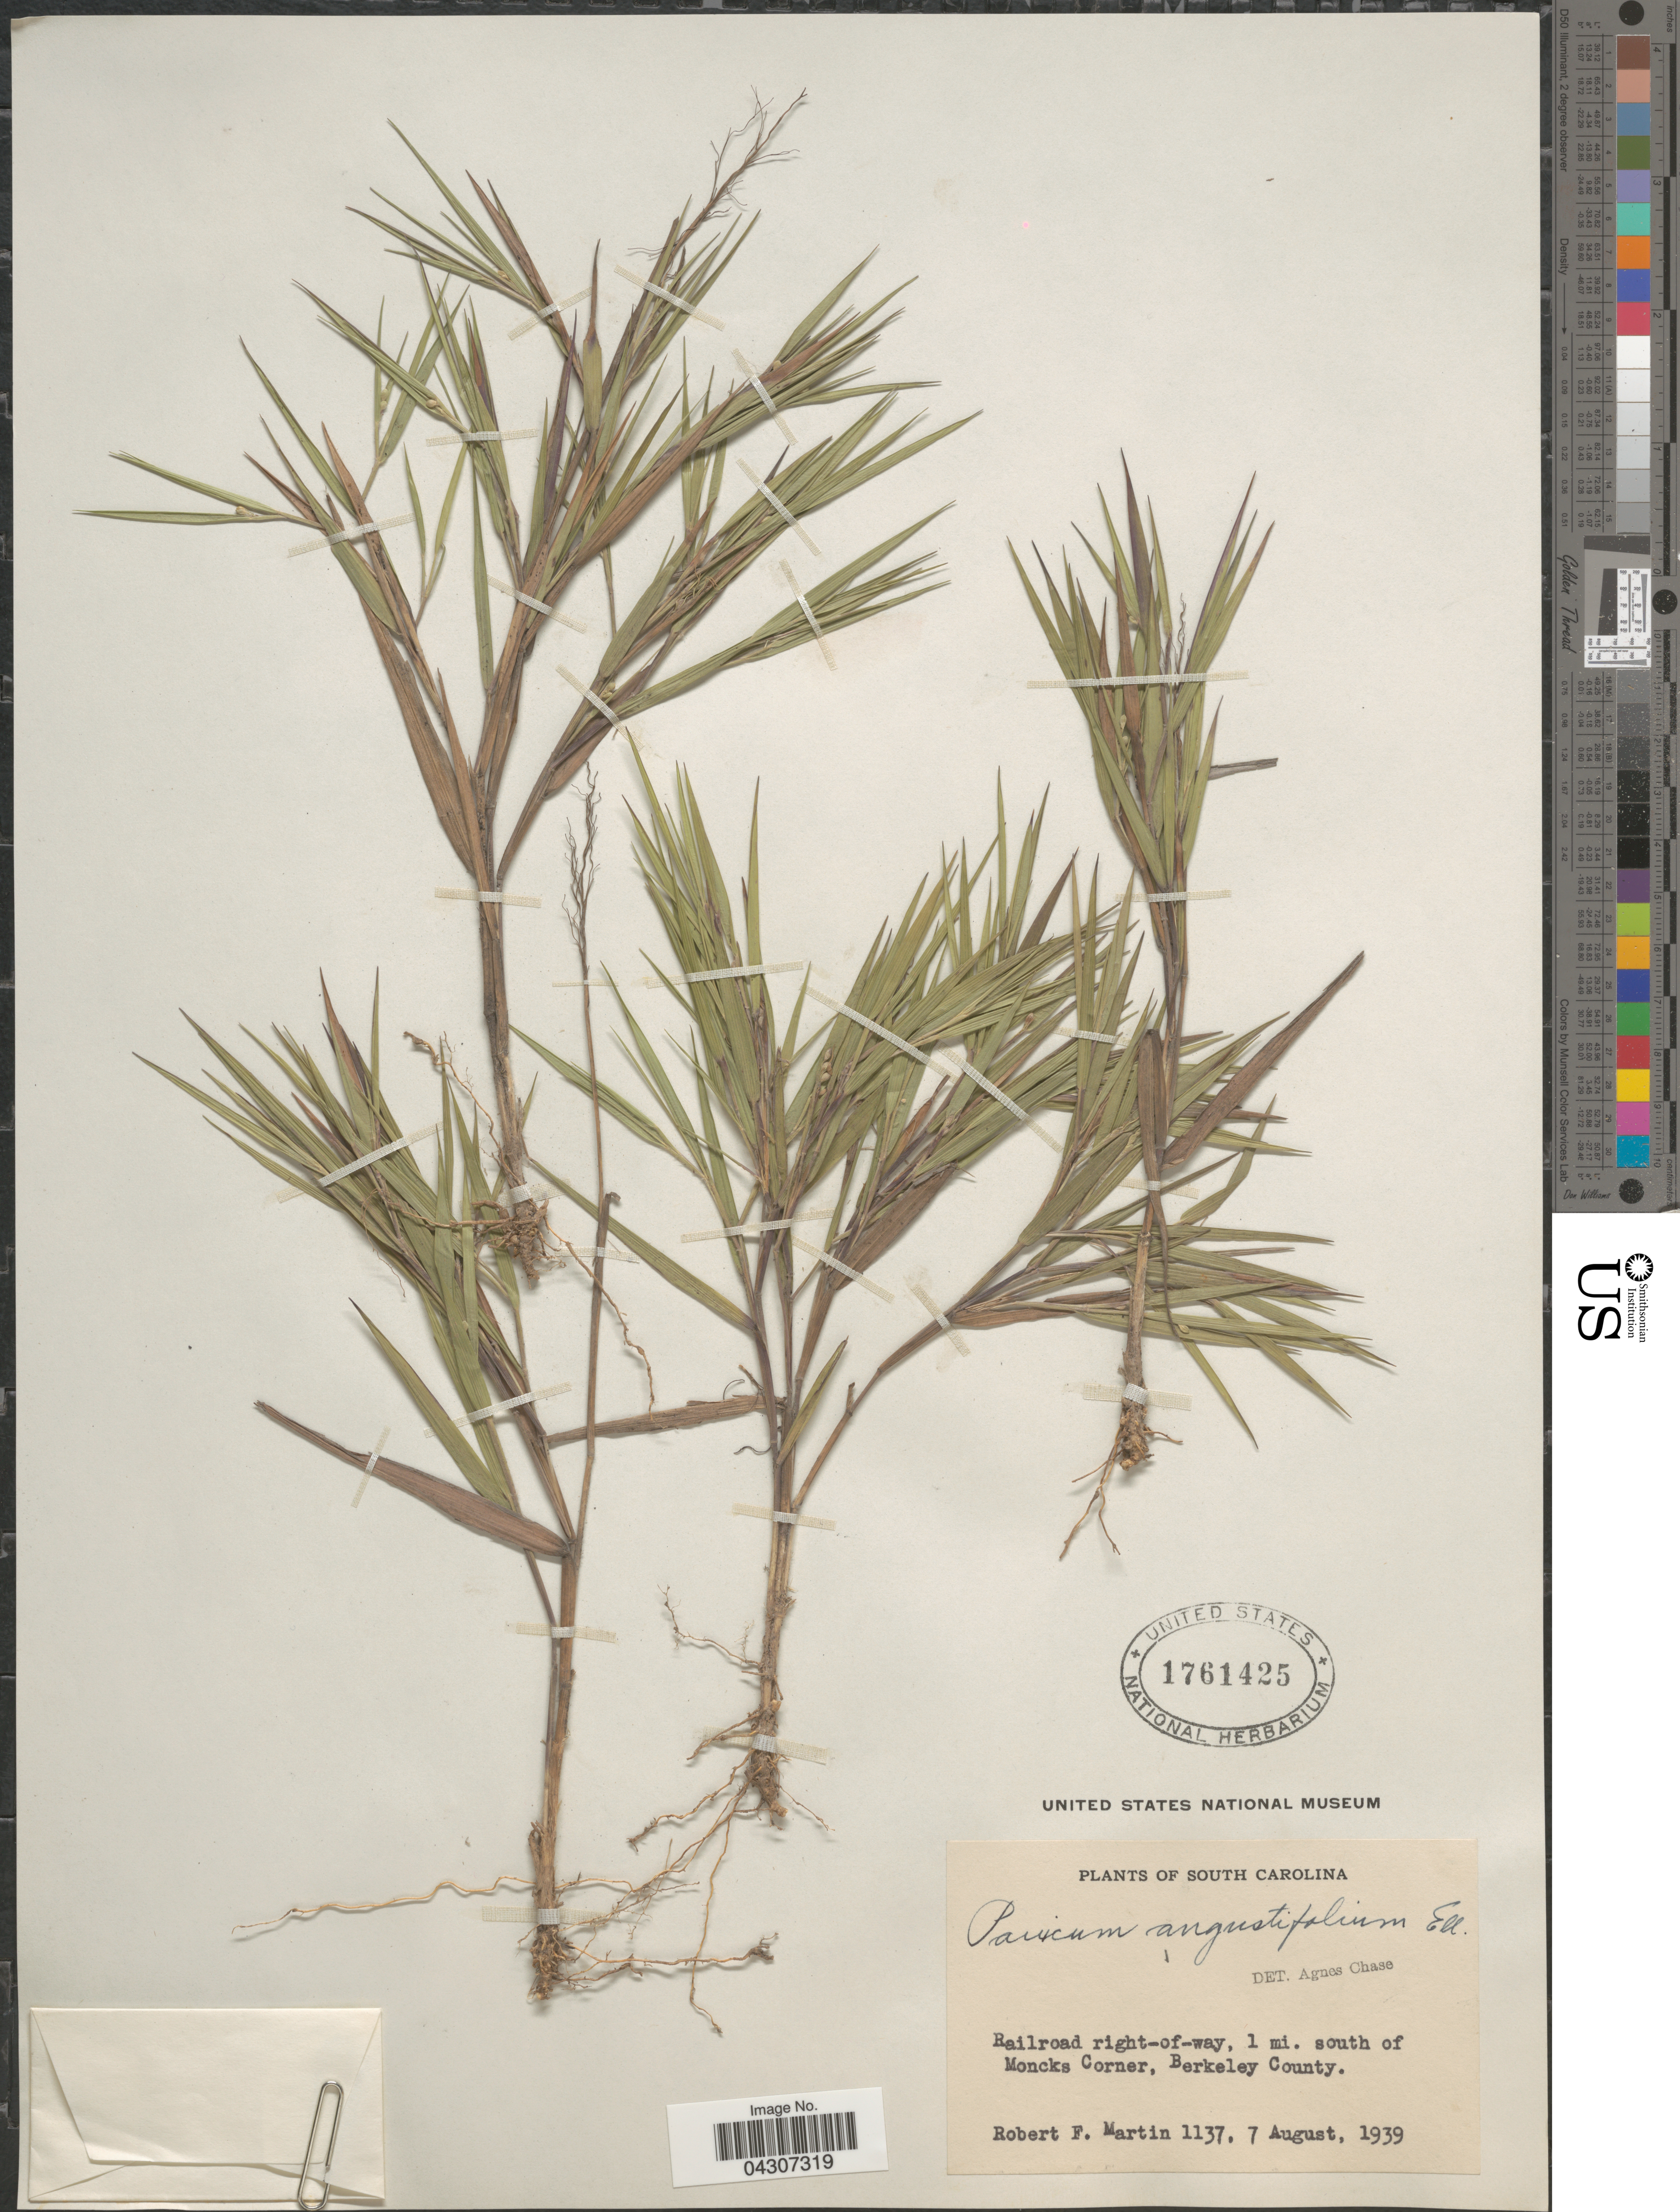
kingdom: Plantae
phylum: Tracheophyta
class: Liliopsida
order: Poales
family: Poaceae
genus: Dichanthelium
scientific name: Dichanthelium aciculare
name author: (Desv. ex Poir.) Gould & C.A. Clark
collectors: R. F. Martin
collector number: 1137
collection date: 1939-08-07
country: United States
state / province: South Carolina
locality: Railroad right-of-way, 1 mi. south of Moncks Corner, Berkeley County.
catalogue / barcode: US 1761425